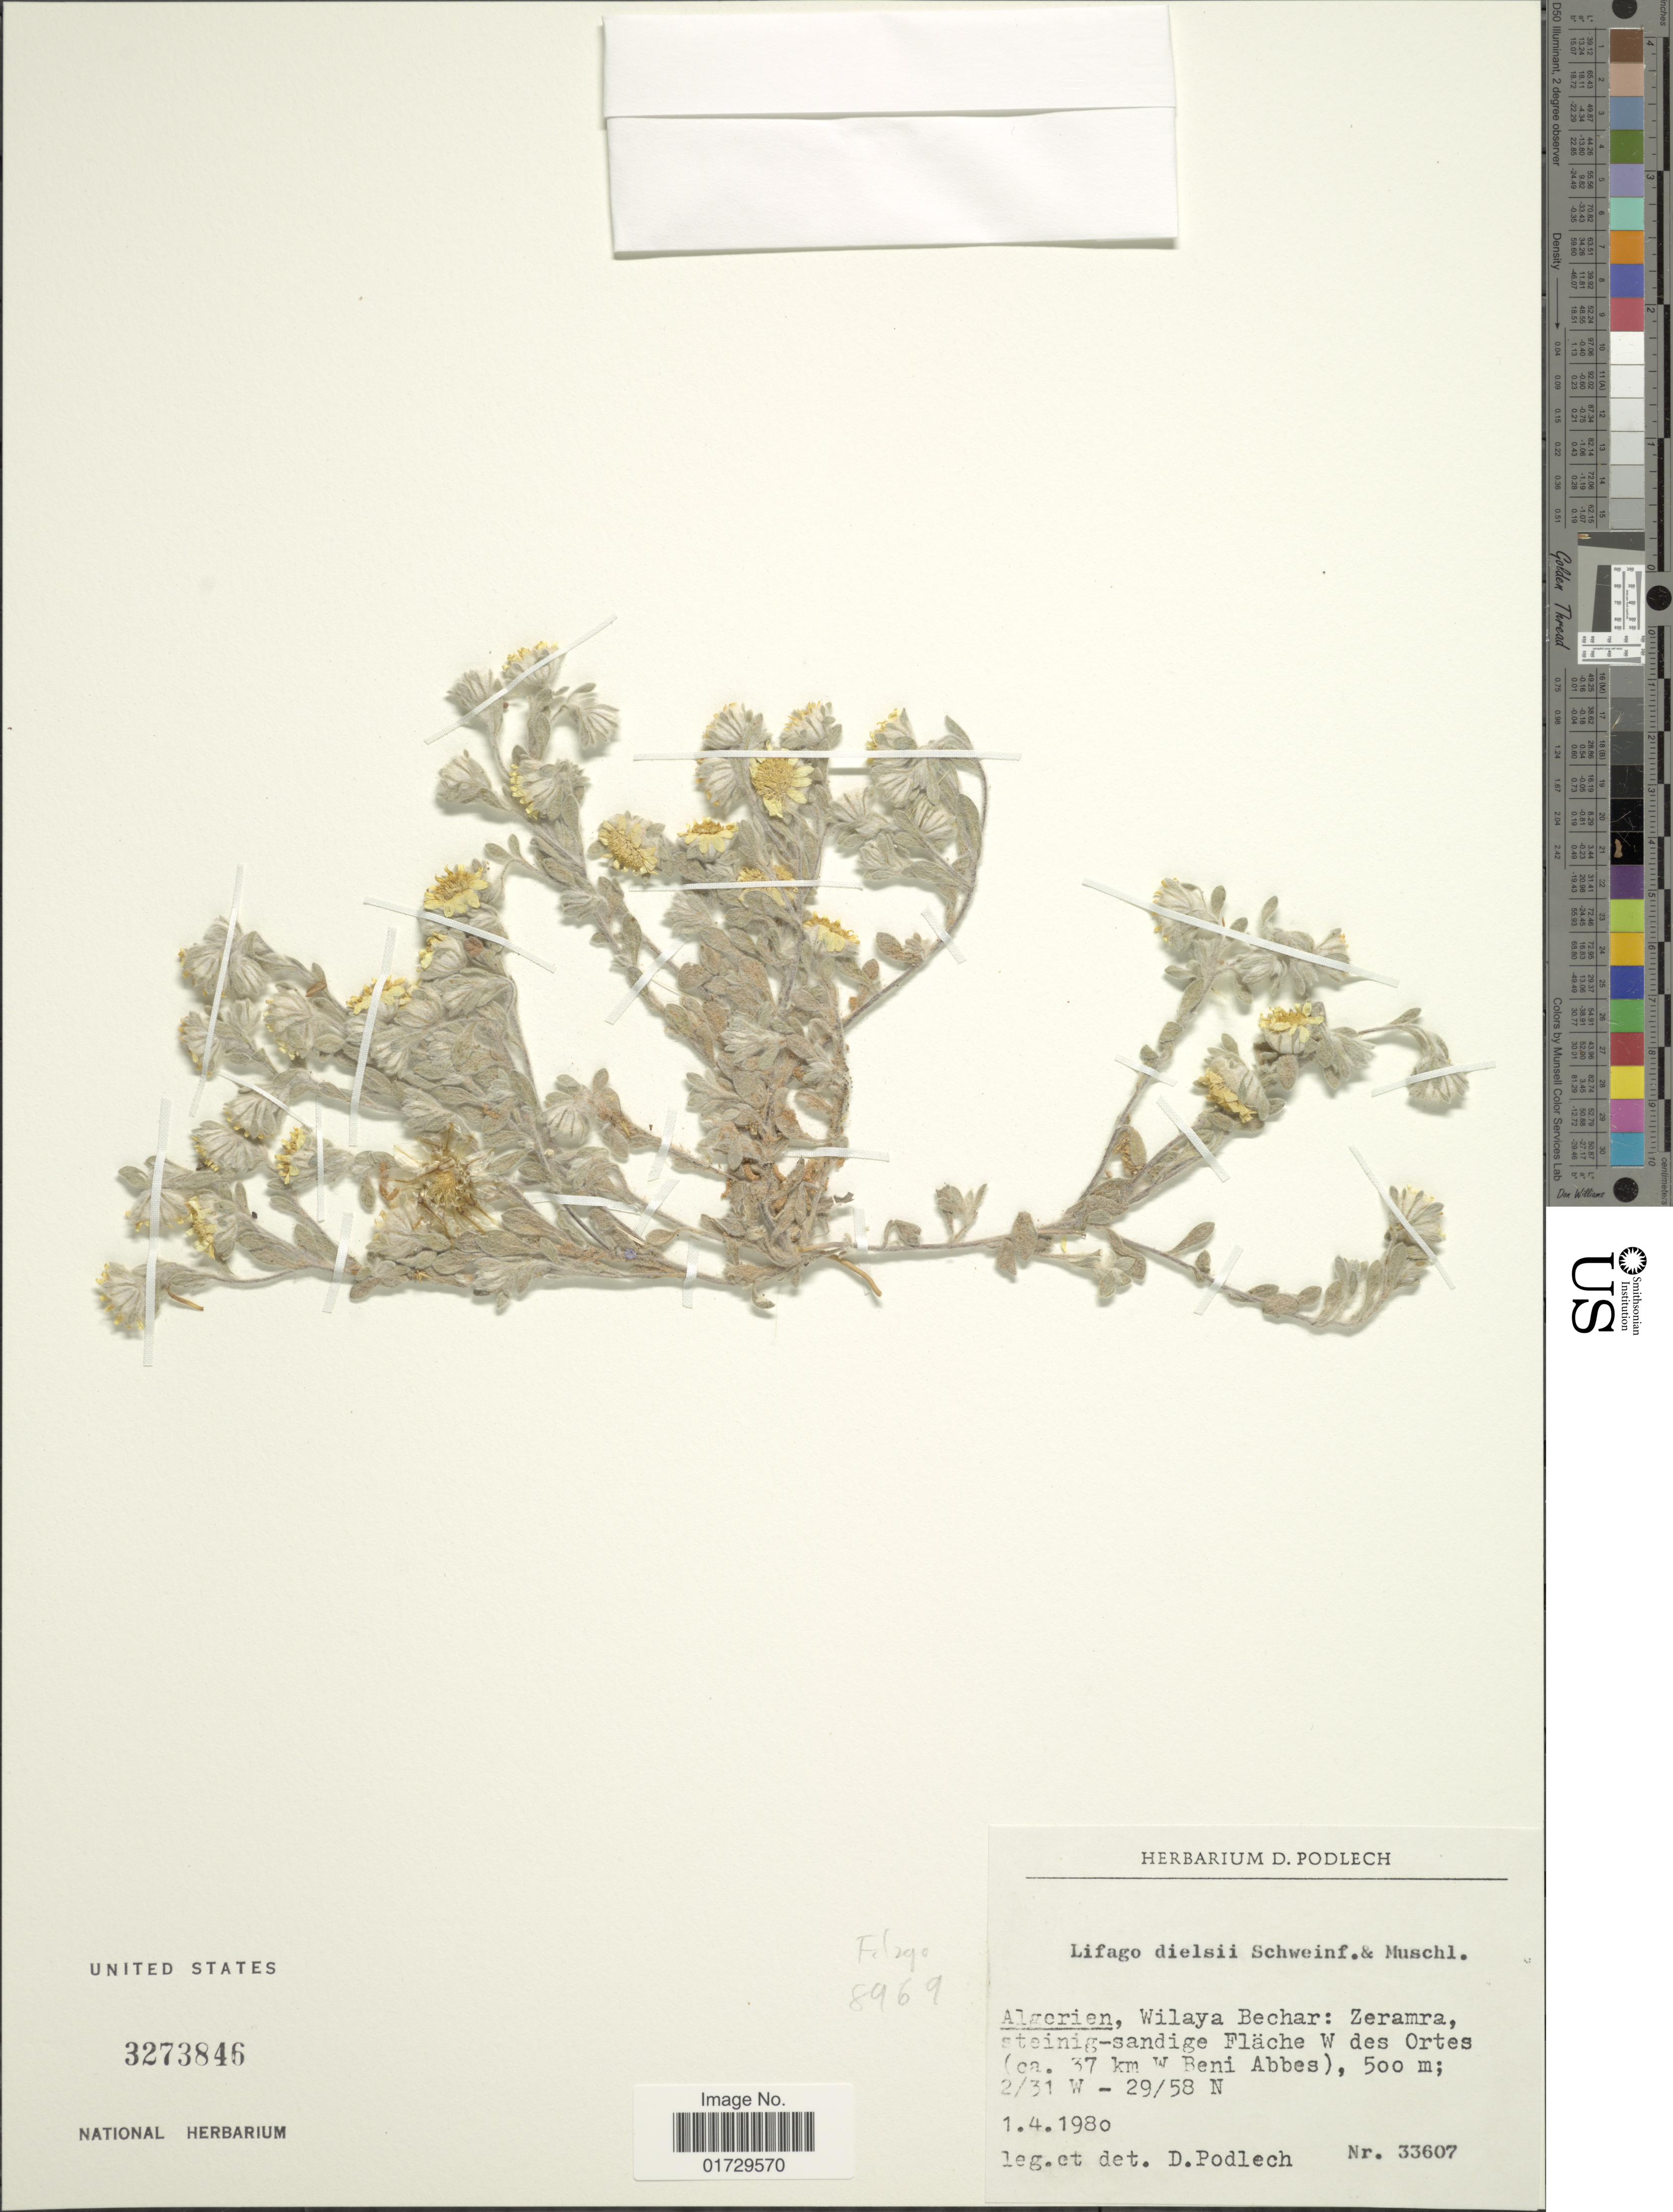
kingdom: Plantae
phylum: Tracheophyta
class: Magnoliopsida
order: Asterales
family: Asteraceae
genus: Lifago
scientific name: Lifago dielsii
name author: Schweinf. & Muschl.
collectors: D. Podlech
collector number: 33607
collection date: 1980-04-01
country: Algeria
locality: Algerien, Wilaya Bechar: Zeramra, steinig-sandige Flache W des Ortes (ca. 37 km W Beni Abbes, 2/31 W - 29/58 N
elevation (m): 500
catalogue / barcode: US 3273846